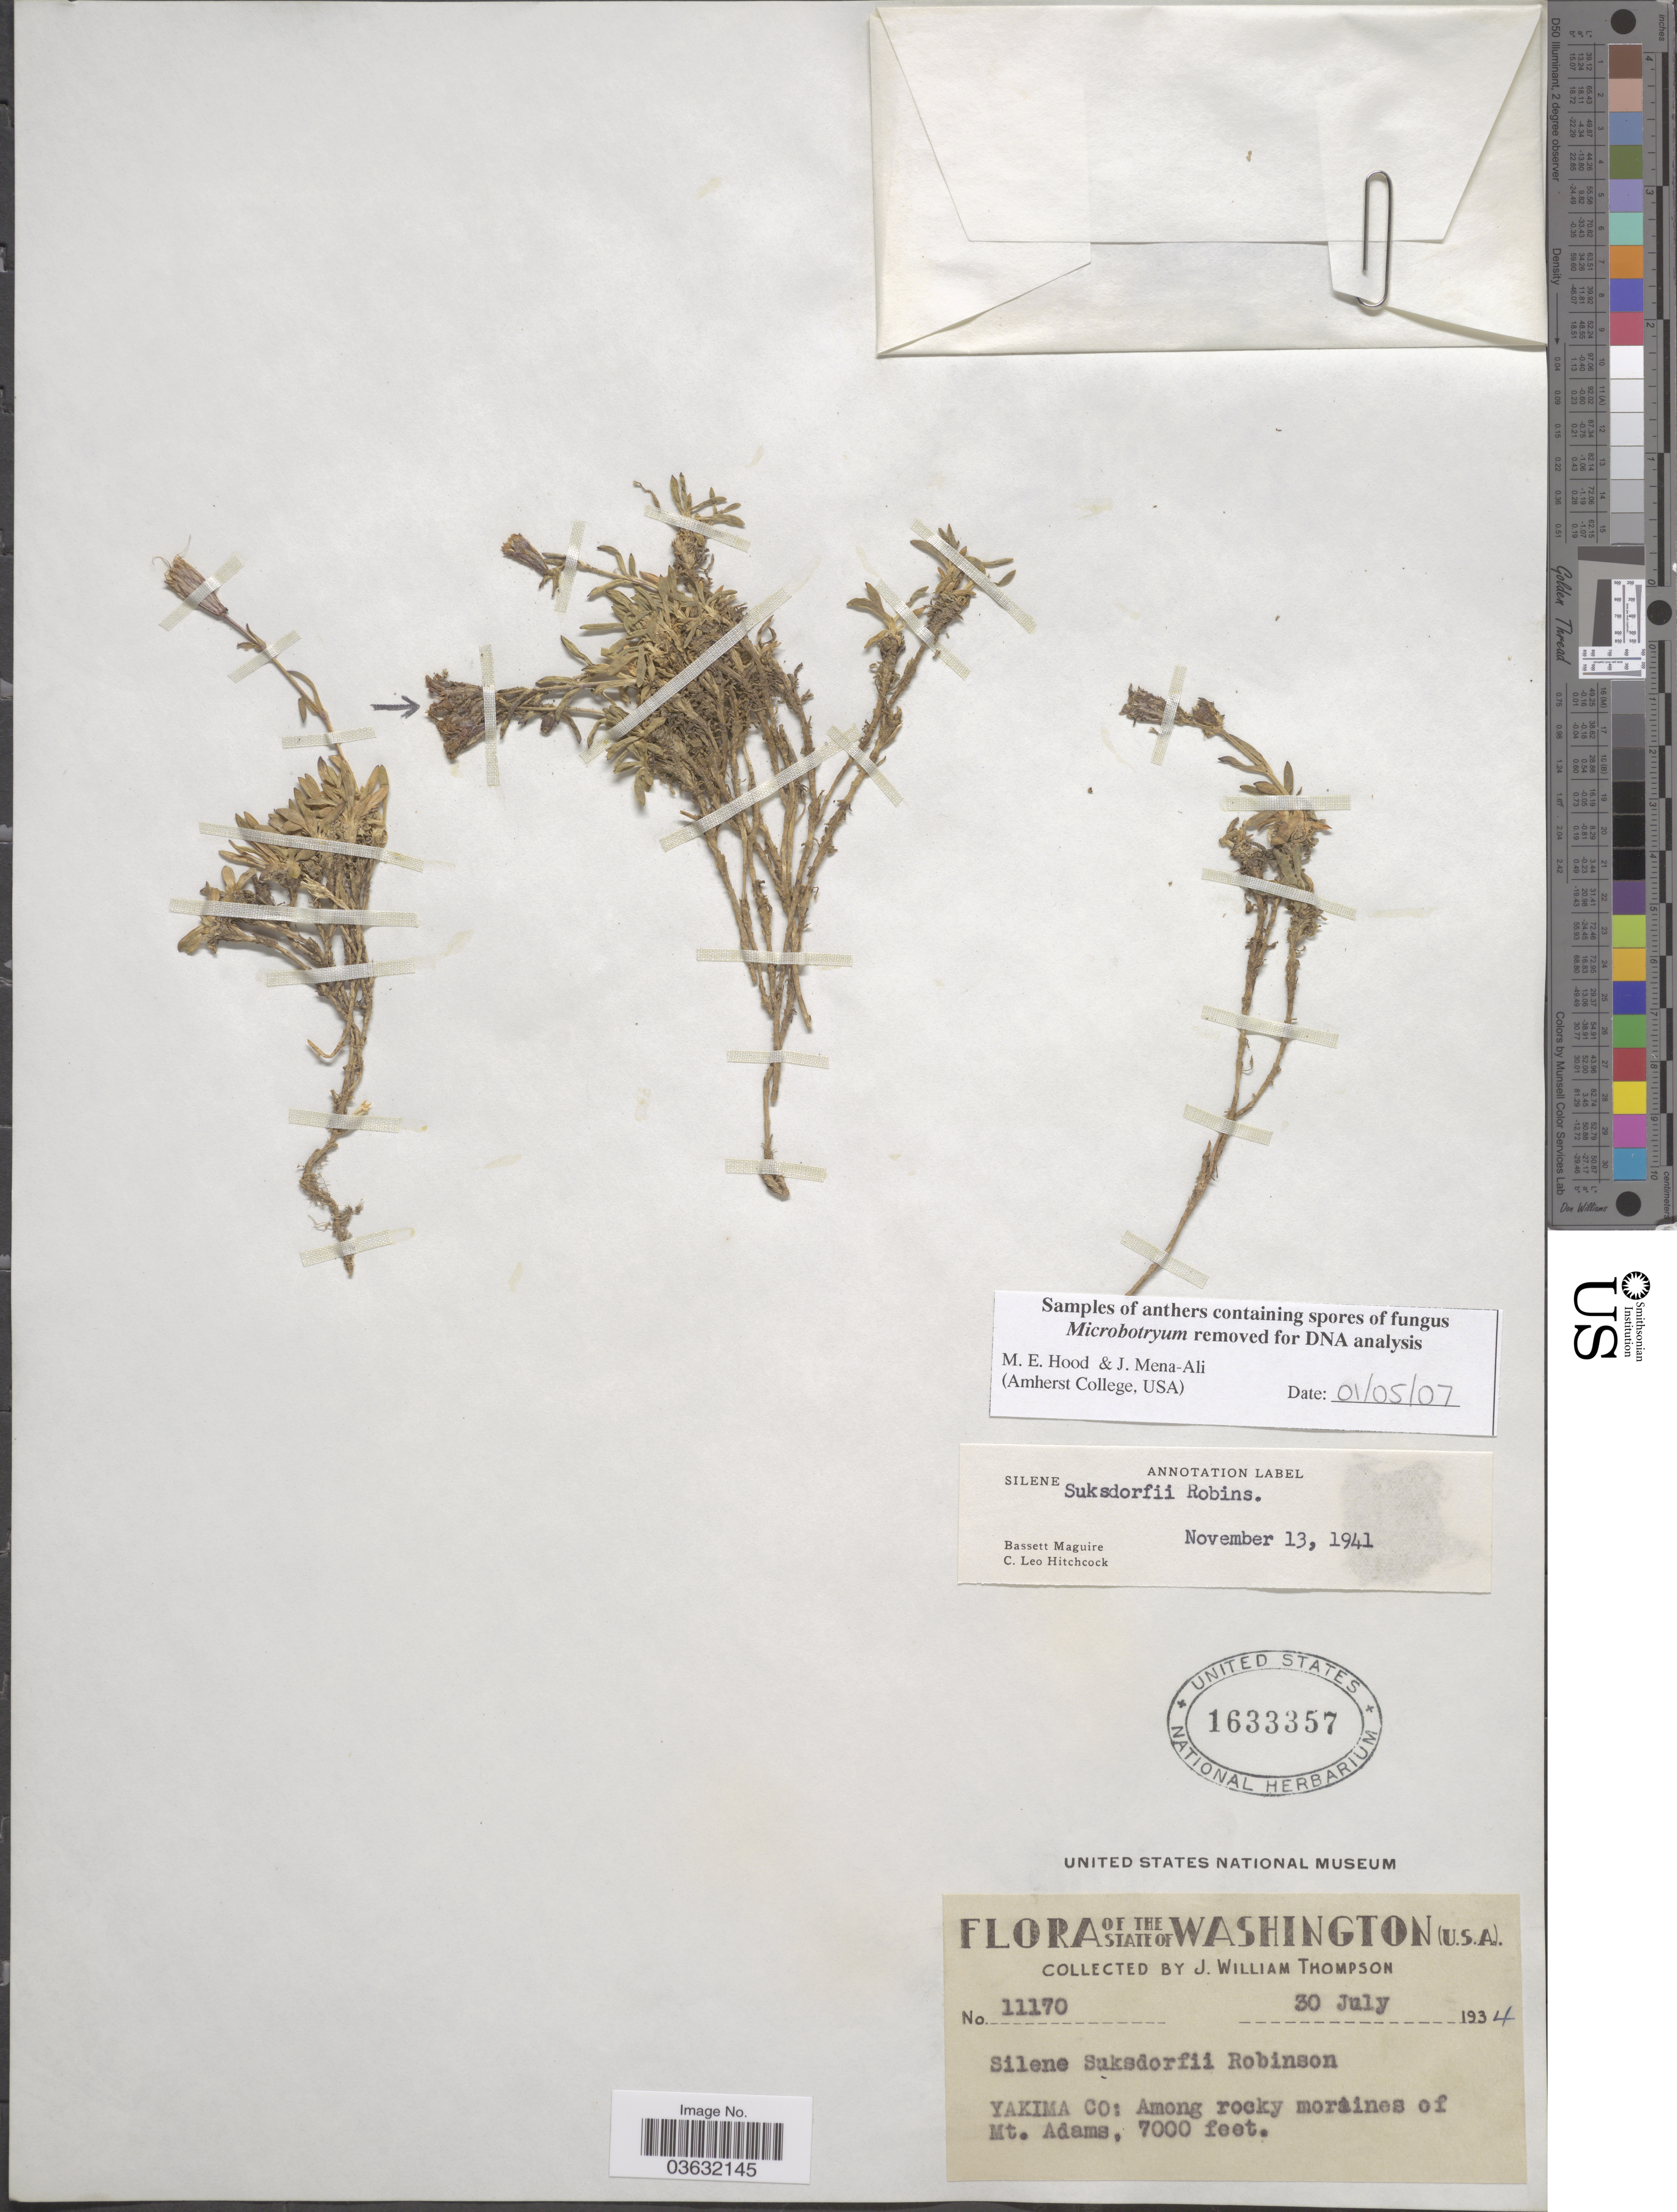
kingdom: Plantae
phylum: Tracheophyta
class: Magnoliopsida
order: Caryophyllales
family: Caryophyllaceae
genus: Silene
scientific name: Silene suksdorfii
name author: B.L. Rob.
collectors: J. W. Thompson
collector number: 11170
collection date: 1934-07-30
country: United States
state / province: Washington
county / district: Yakima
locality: Yakima Co: Among rocky moraines of Mt. Adams.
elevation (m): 2134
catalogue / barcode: US 1633357